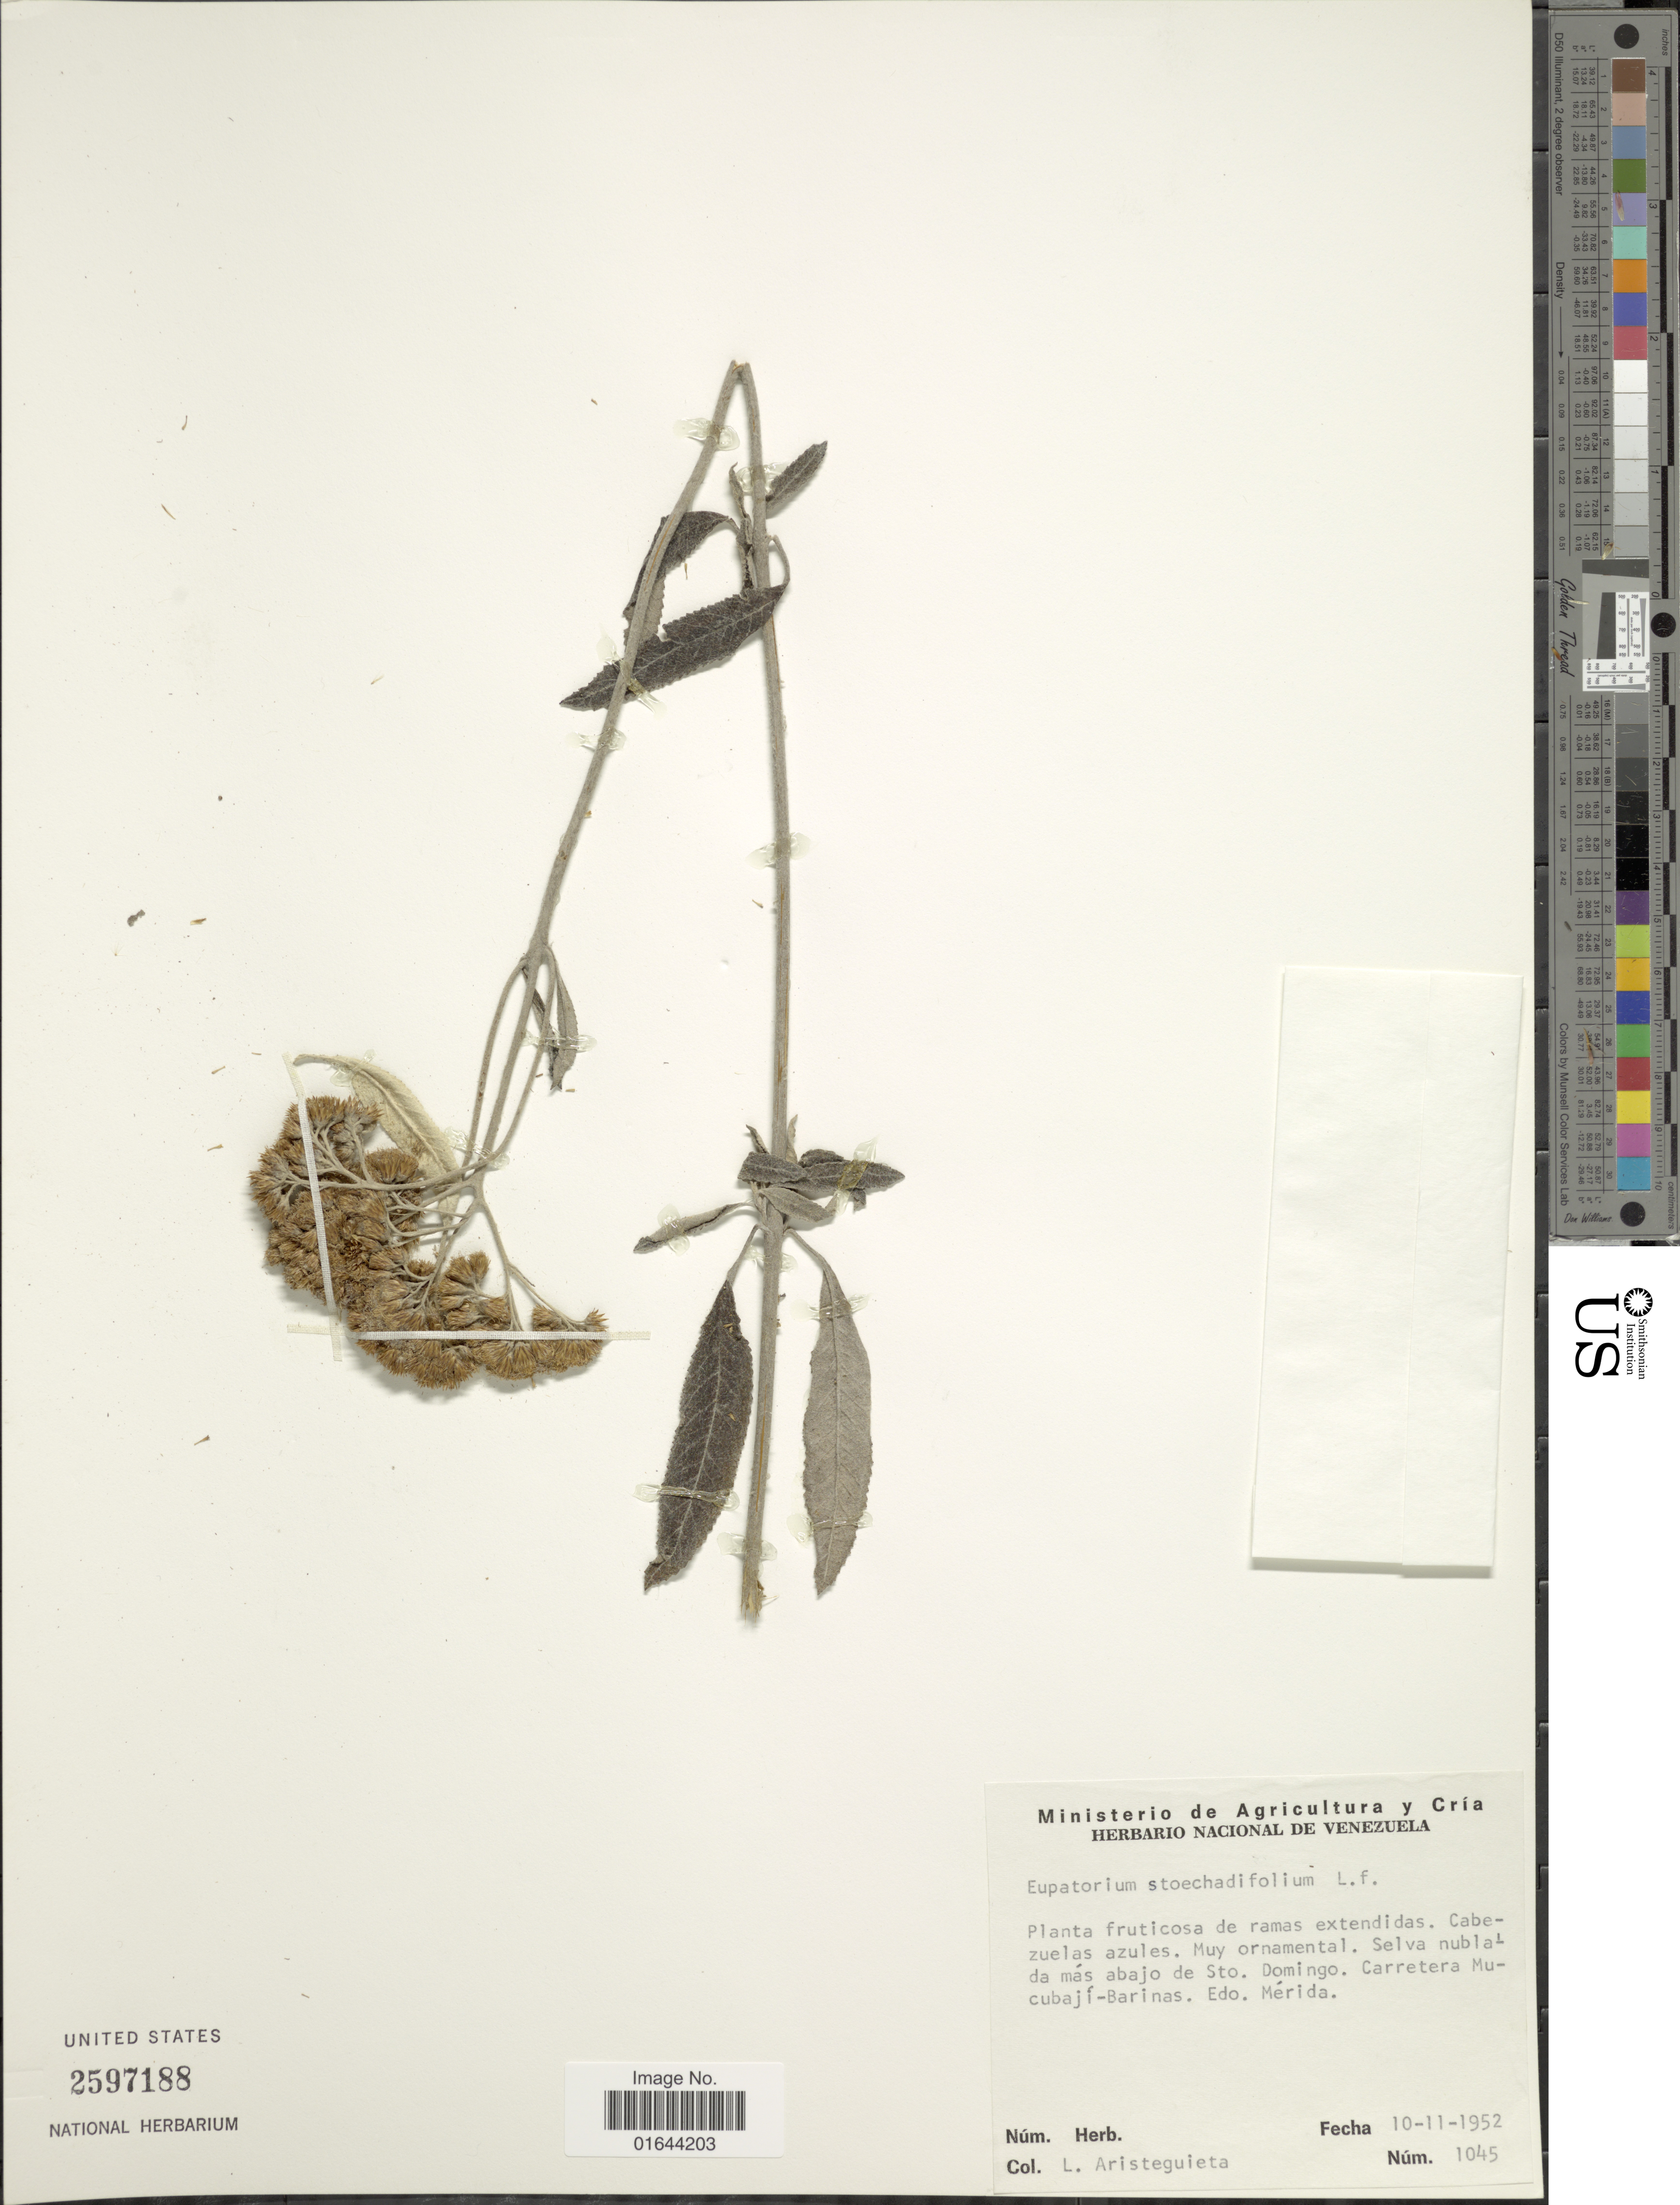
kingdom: Plantae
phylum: Tracheophyta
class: Magnoliopsida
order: Asterales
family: Asteraceae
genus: Lourteigia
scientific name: Lourteigia stoechadifolia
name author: (L. f.) R.M. King & H. Rob.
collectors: L. Aristeguieta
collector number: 1045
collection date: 1952-11-10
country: Venezuela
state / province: Mérida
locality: Selva nublada mas abjo de Sto. Domingo. Carretera Mucubaji - Barinas.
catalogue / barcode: US 2597188